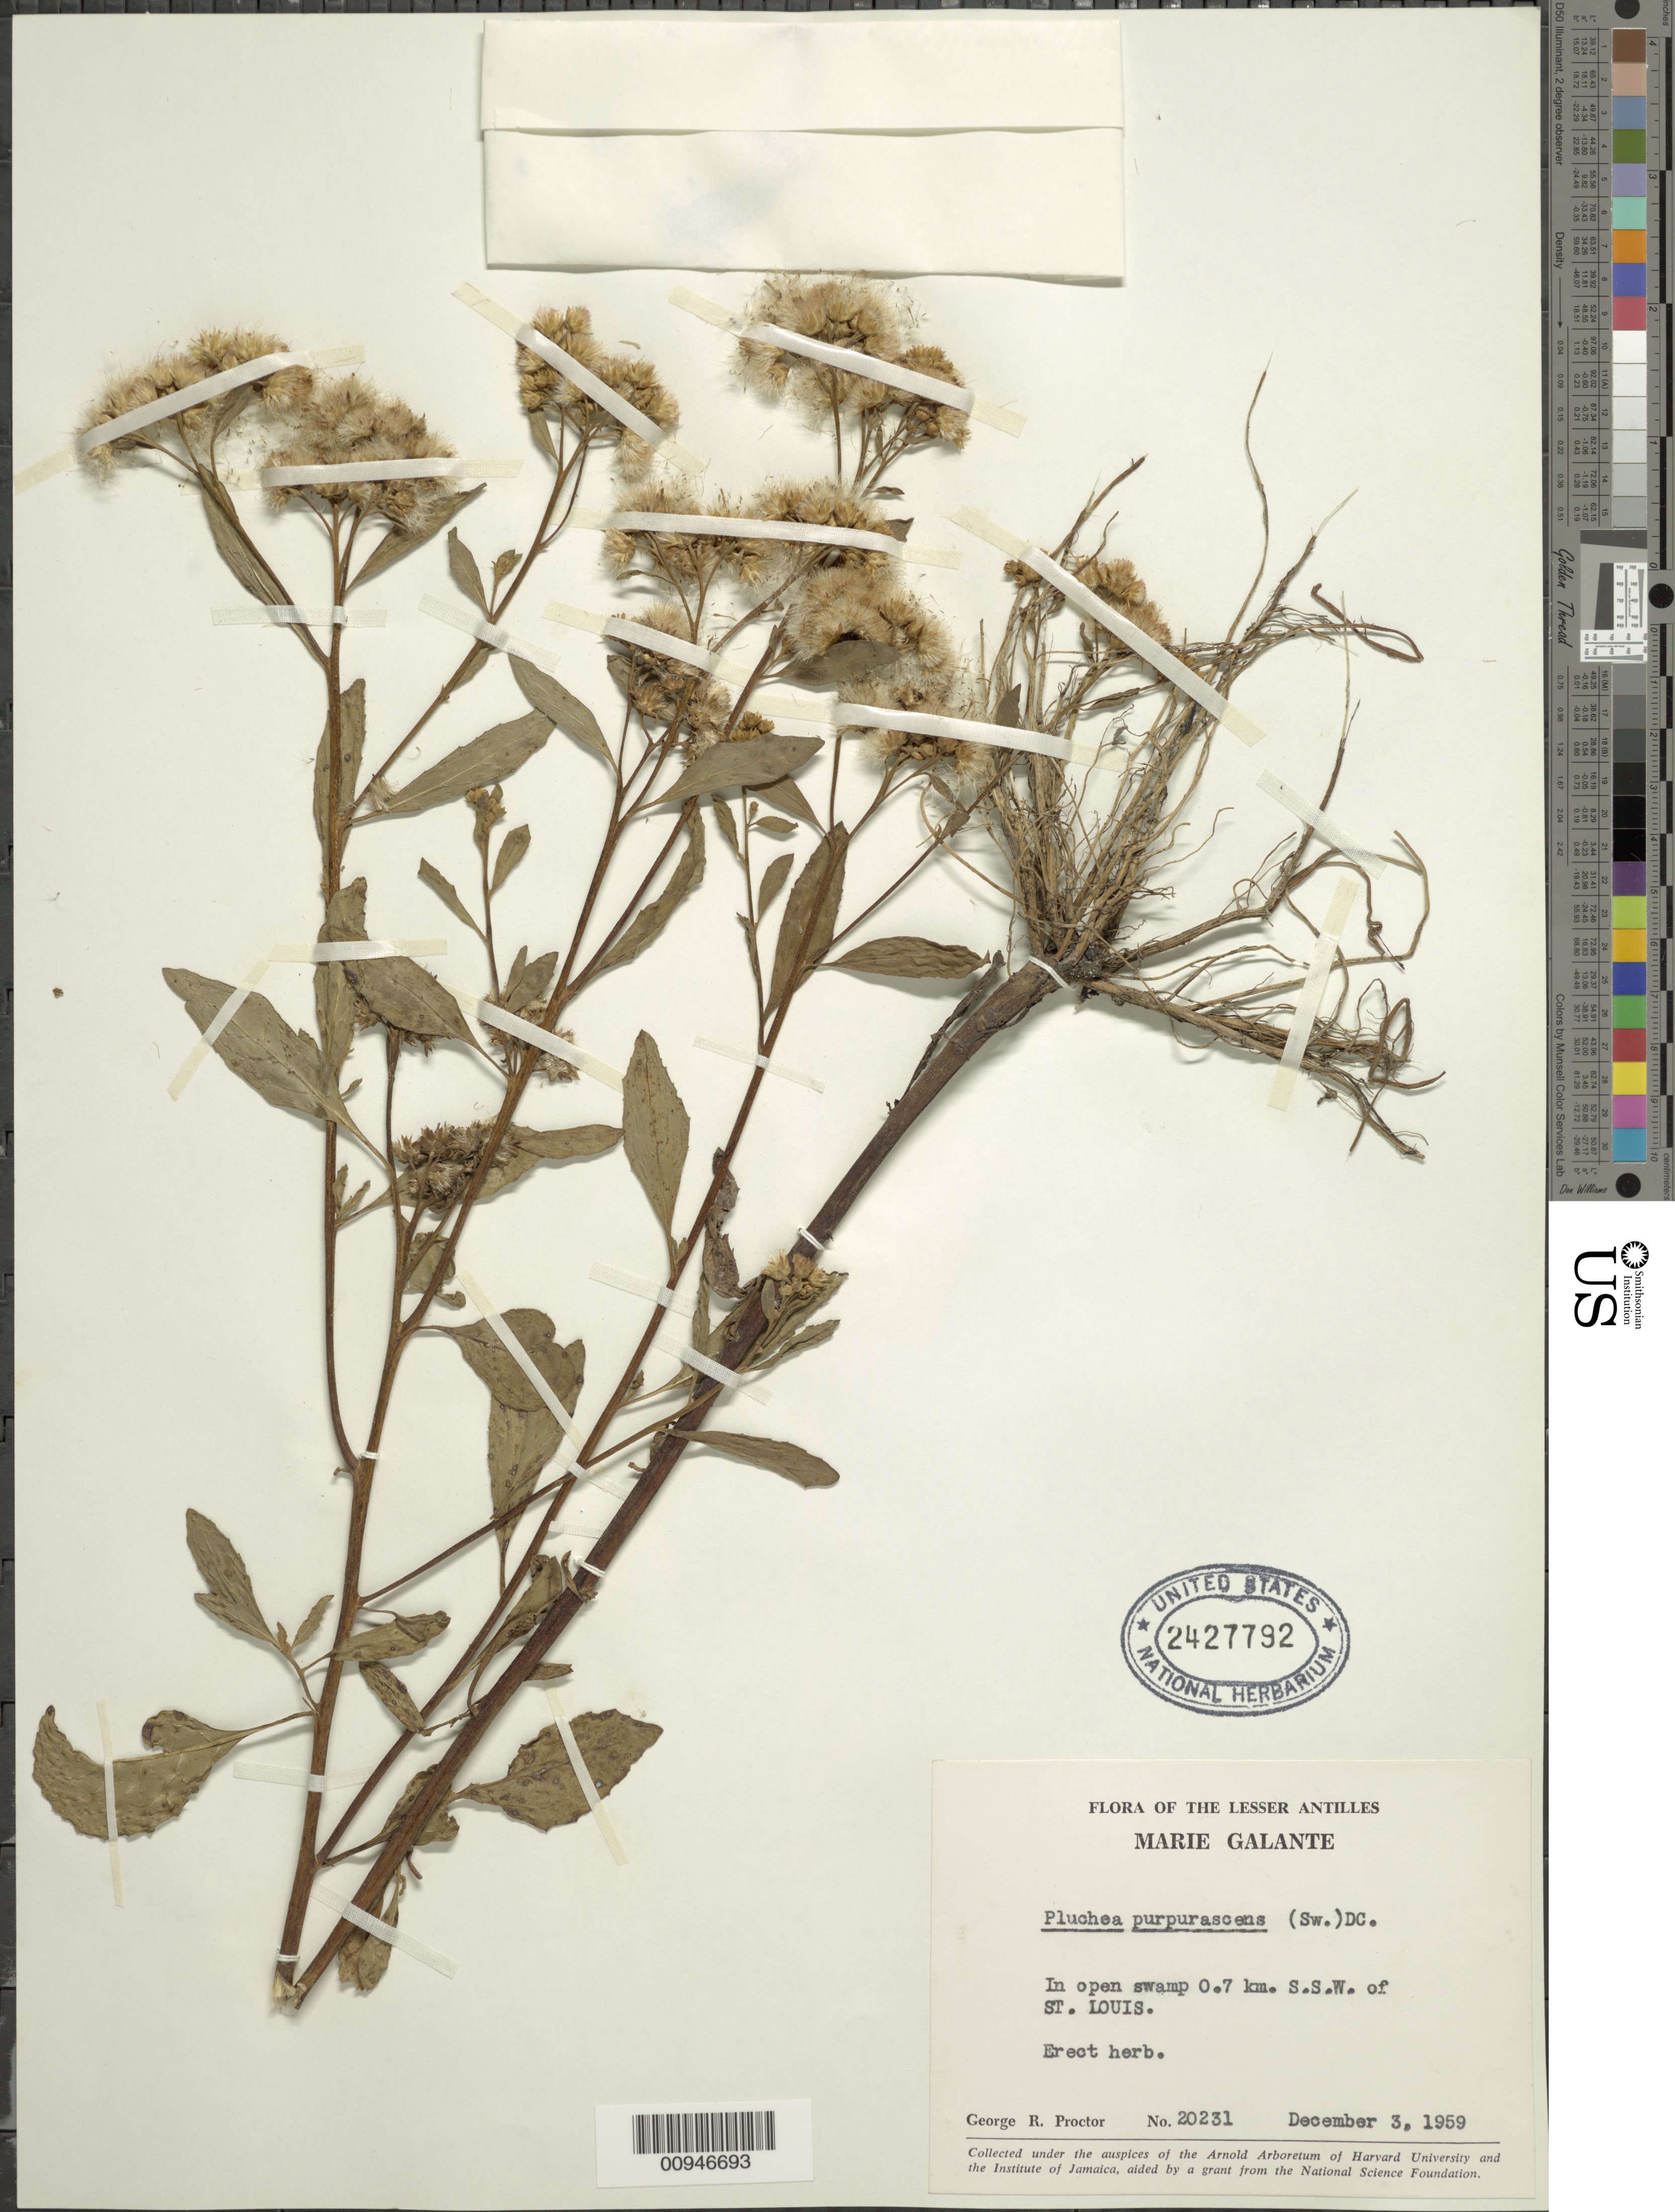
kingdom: Plantae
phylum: Tracheophyta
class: Magnoliopsida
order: Asterales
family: Asteraceae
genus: Pluchea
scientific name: Pluchea odorata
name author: (L.) Cass.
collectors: G. R. Proctor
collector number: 20231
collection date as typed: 03 Dec 1959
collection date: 1959-12-03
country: Guadeloupe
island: Marie Galante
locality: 0.7 km SSW of St. Louis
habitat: In open swamp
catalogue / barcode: US 2427792